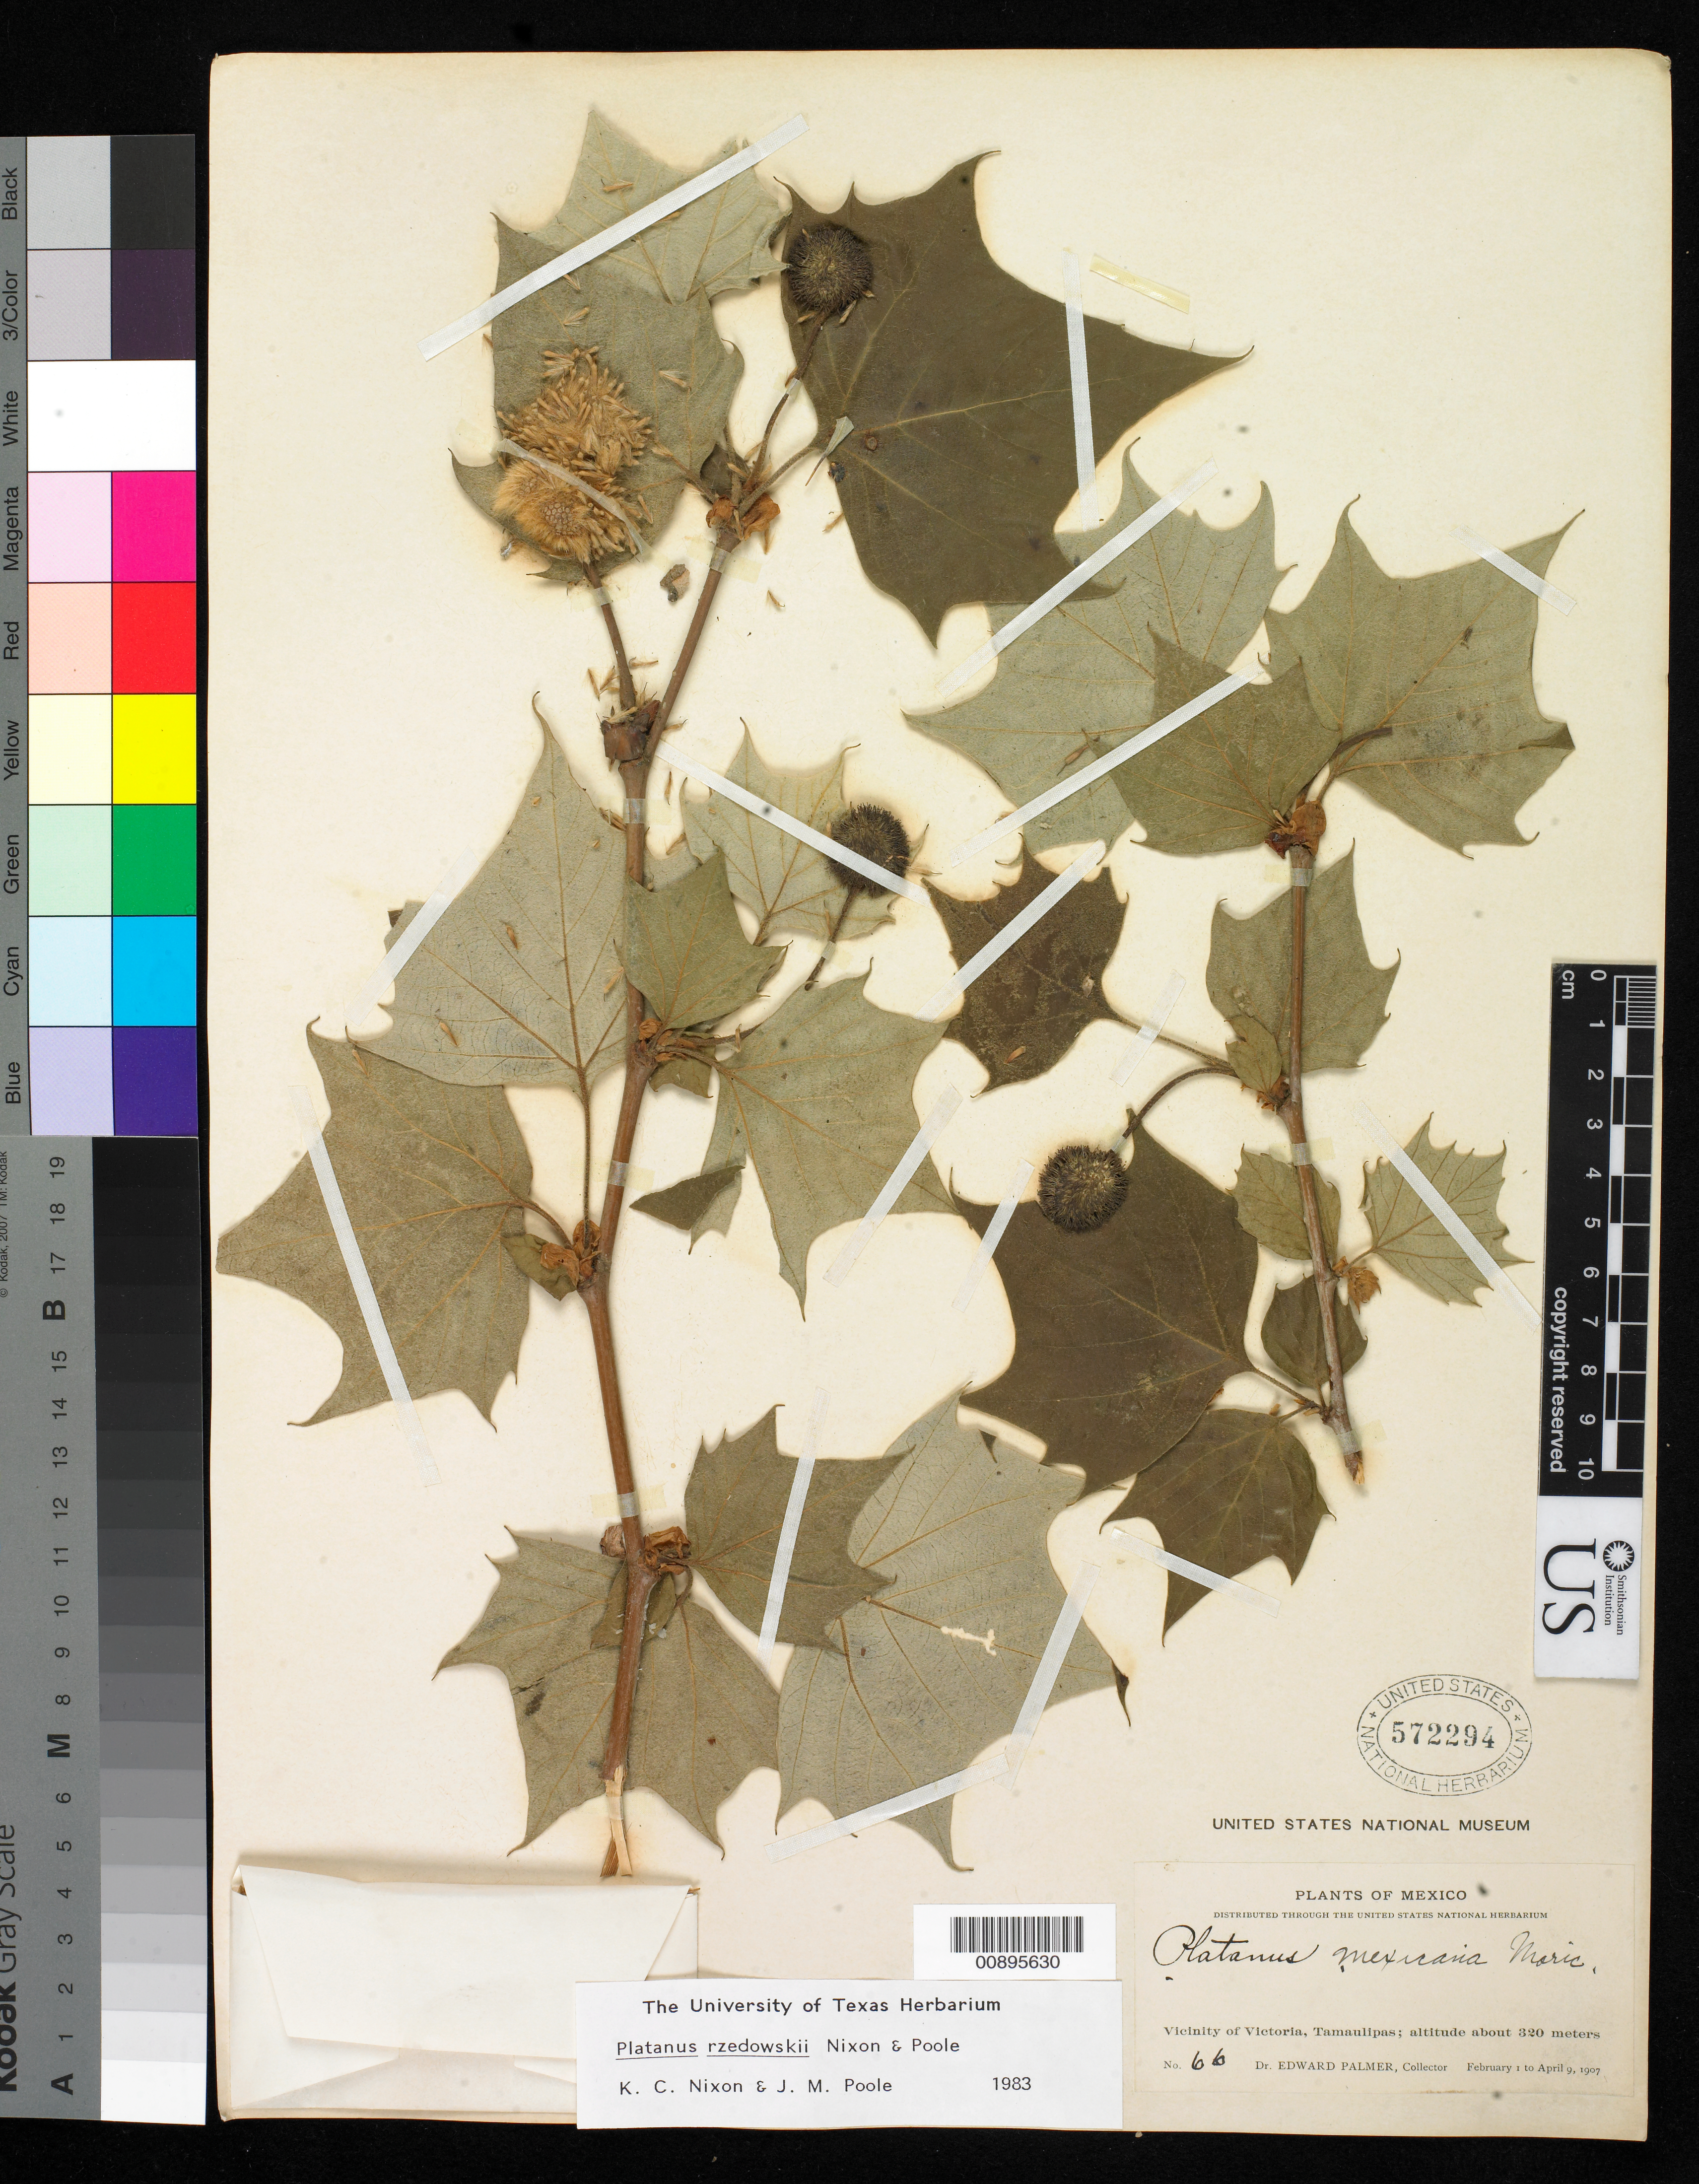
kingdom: Plantae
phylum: Tracheophyta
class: Magnoliopsida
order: Proteales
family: Platanaceae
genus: Platanus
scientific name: Platanus rzedowskii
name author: Nixon & J.M. Poole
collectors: E. Palmer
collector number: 66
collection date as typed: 01 Feb 1907 to 09 Apr 1907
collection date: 1907-02-01/1907-04-09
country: Mexico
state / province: Tamaulipas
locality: Vicinity of Victoria.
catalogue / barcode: US 572294